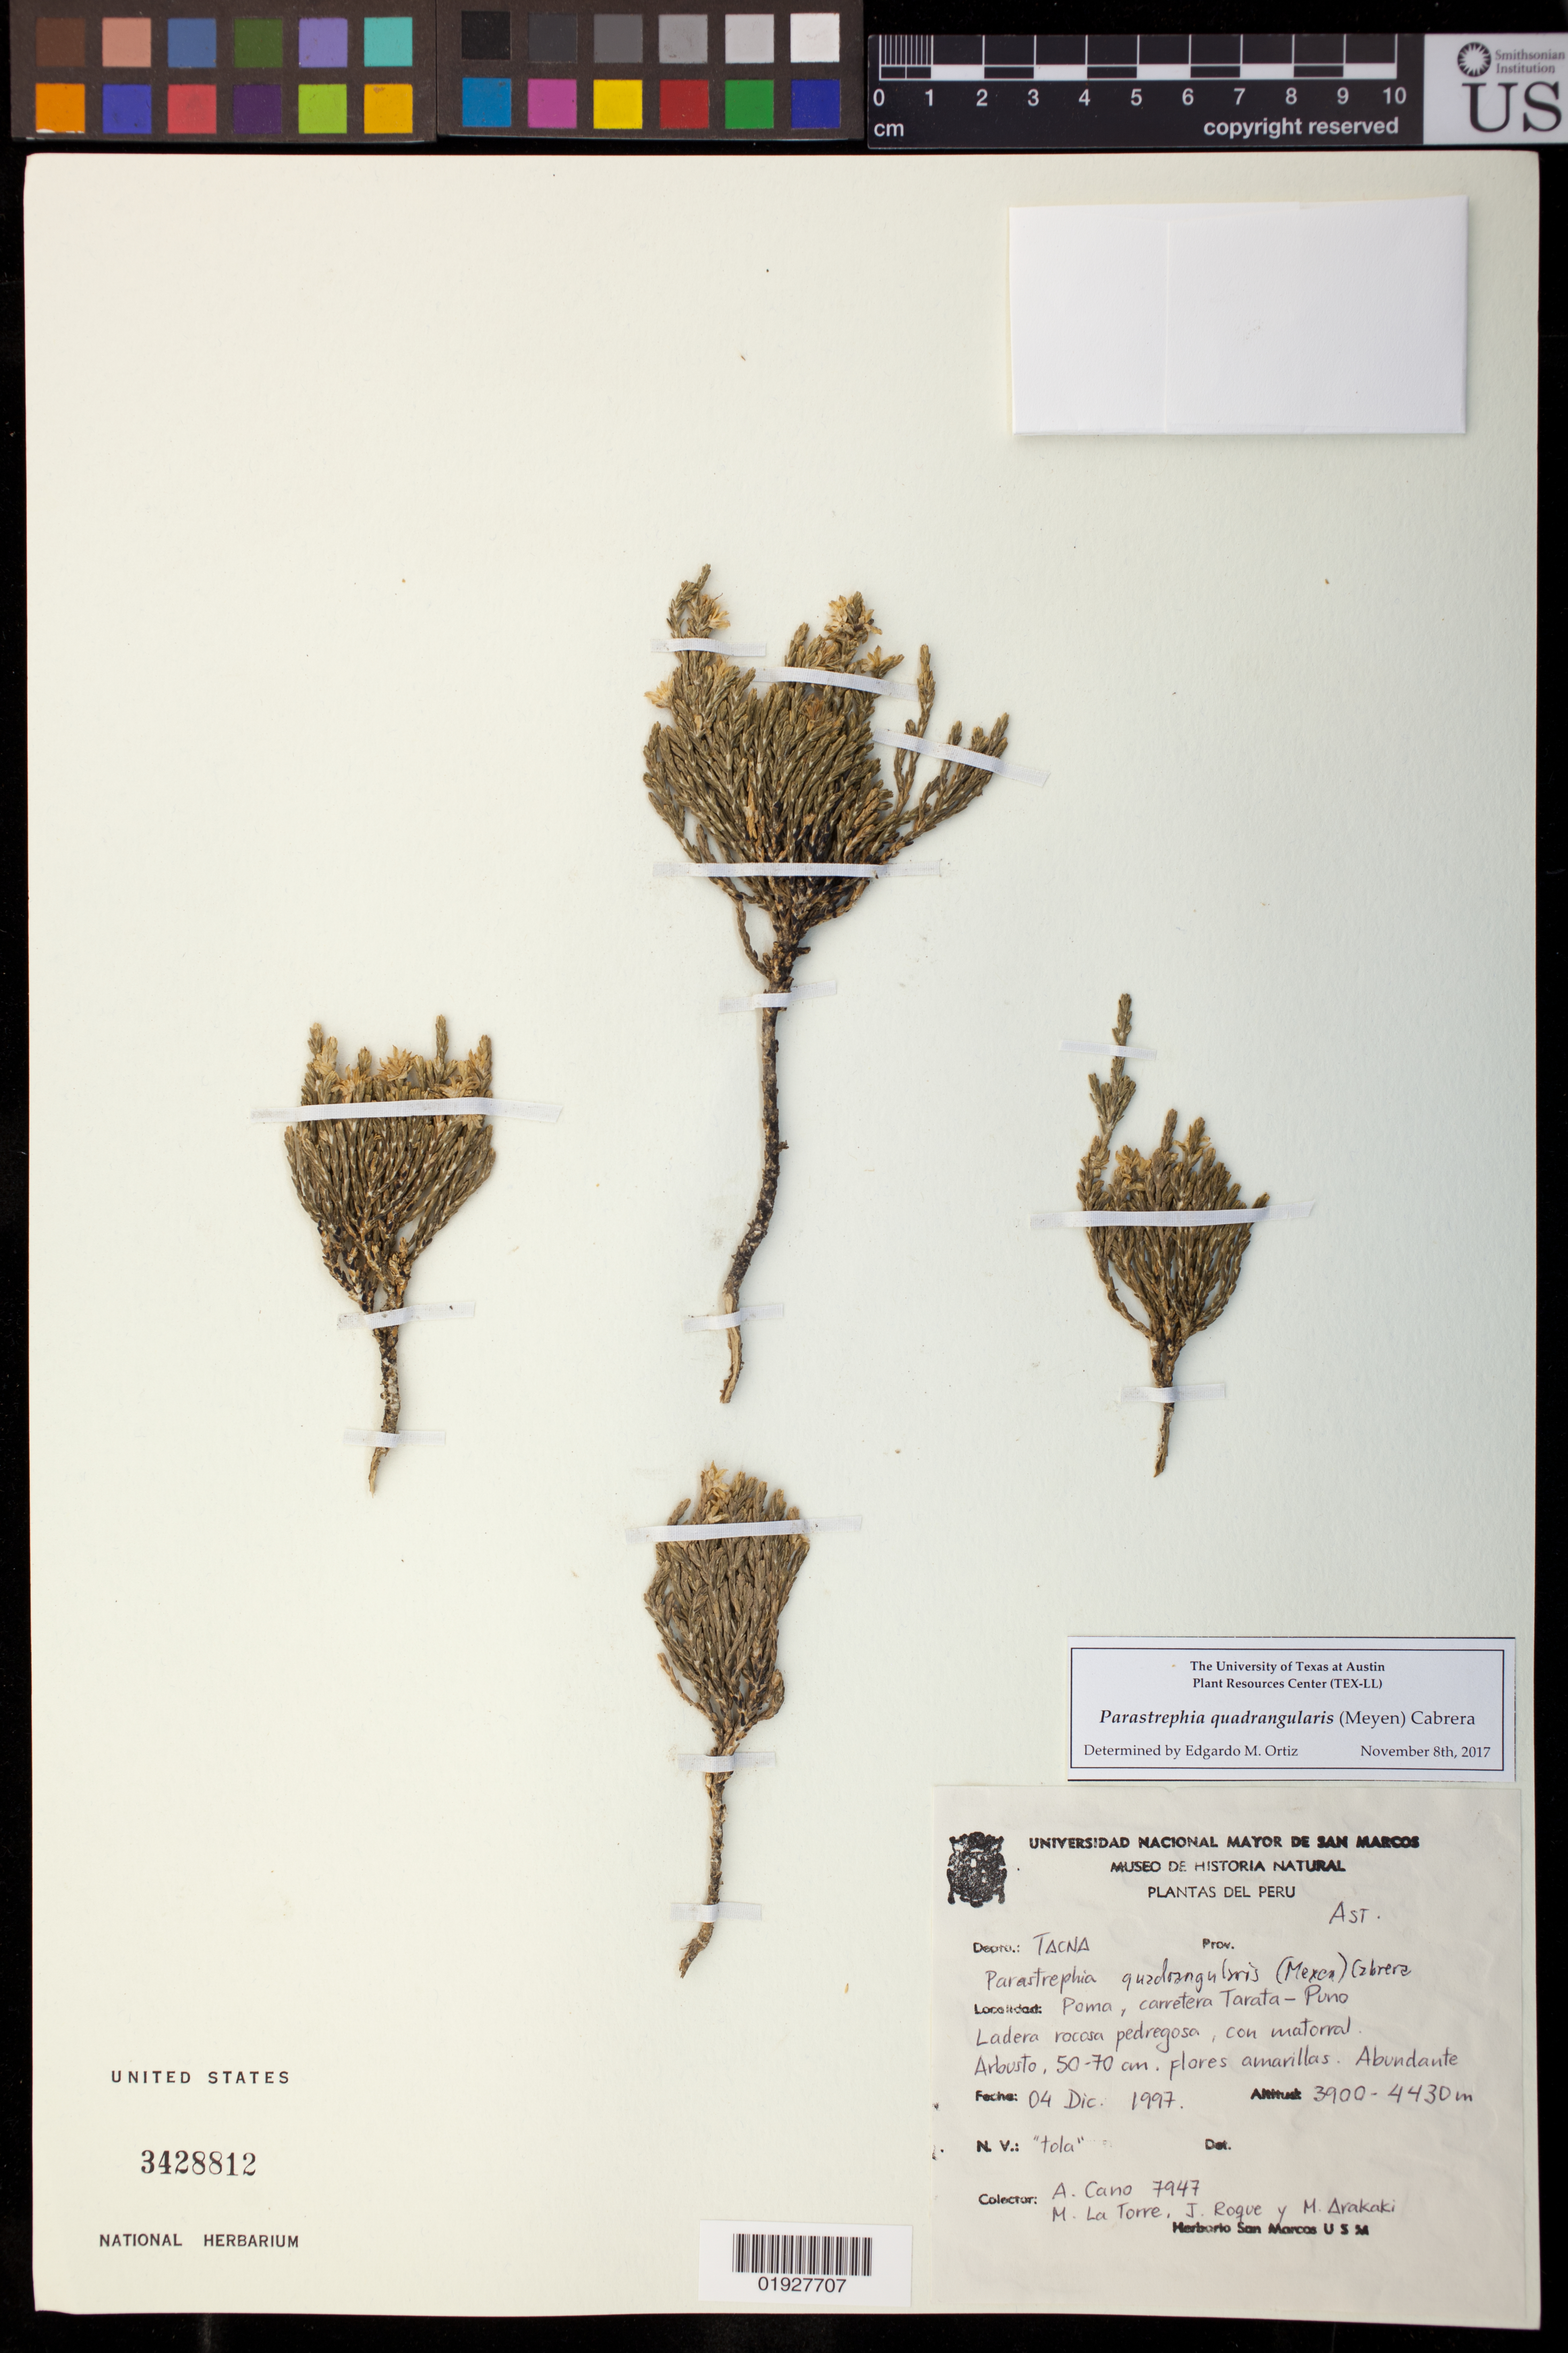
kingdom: Plantae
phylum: Tracheophyta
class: Magnoliopsida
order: Asterales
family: Asteraceae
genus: Parastrephia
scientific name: Parastrephia quadrangularis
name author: (Meyen) Cabrera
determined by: Ortiz, E. M.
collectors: A. Cano, M. La Torre, J. Roque & M. Arakaki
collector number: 7947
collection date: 1997-12-04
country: Peru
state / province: Tacna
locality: Poma, en carretera Tarata-Puno Ladera rocosa-pedregosa con matorral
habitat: Ladera rocosa pedregosa, con matorral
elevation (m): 3900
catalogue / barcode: US 3428812